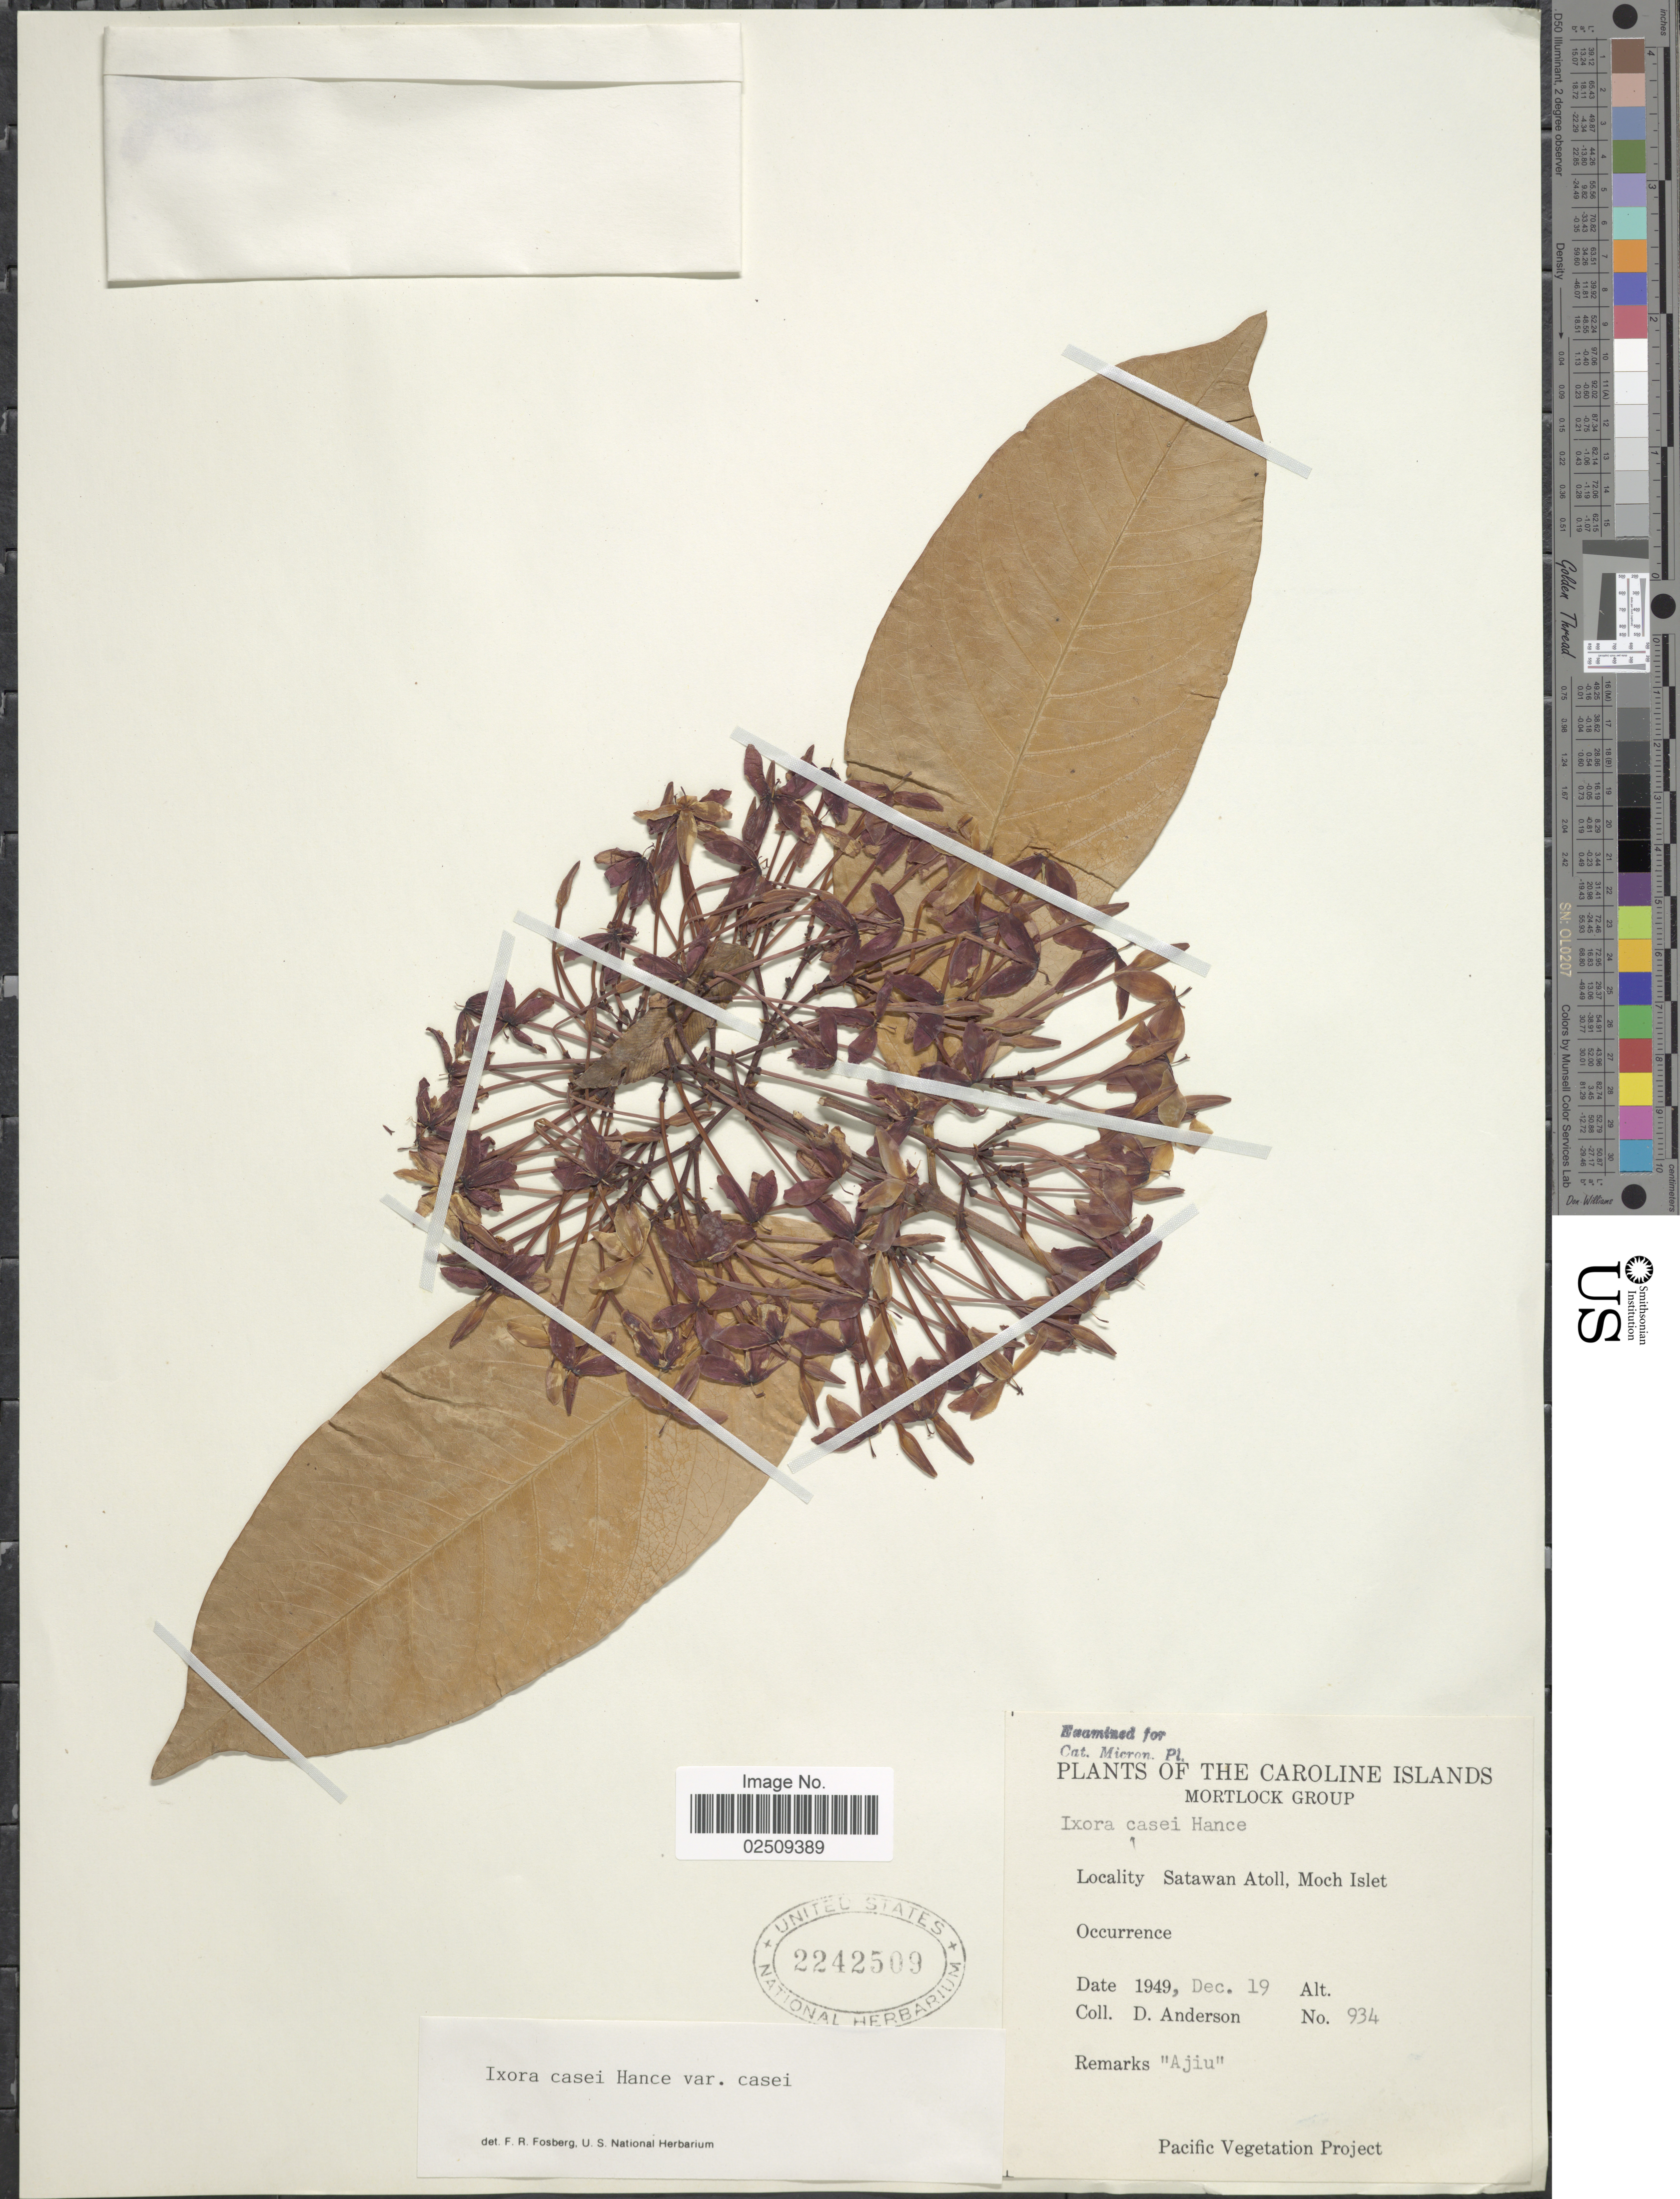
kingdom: Plantae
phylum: Tracheophyta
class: Magnoliopsida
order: Gentianales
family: Rubiaceae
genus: Ixora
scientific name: Ixora casei var. casei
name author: Hance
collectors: D. Anderson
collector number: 934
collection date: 1949-12-19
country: Micronesia, Federated States of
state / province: Truk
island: Satawan Atoll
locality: Mortlock Group, Satawan Atoll, Moch Islet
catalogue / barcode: US 2242509